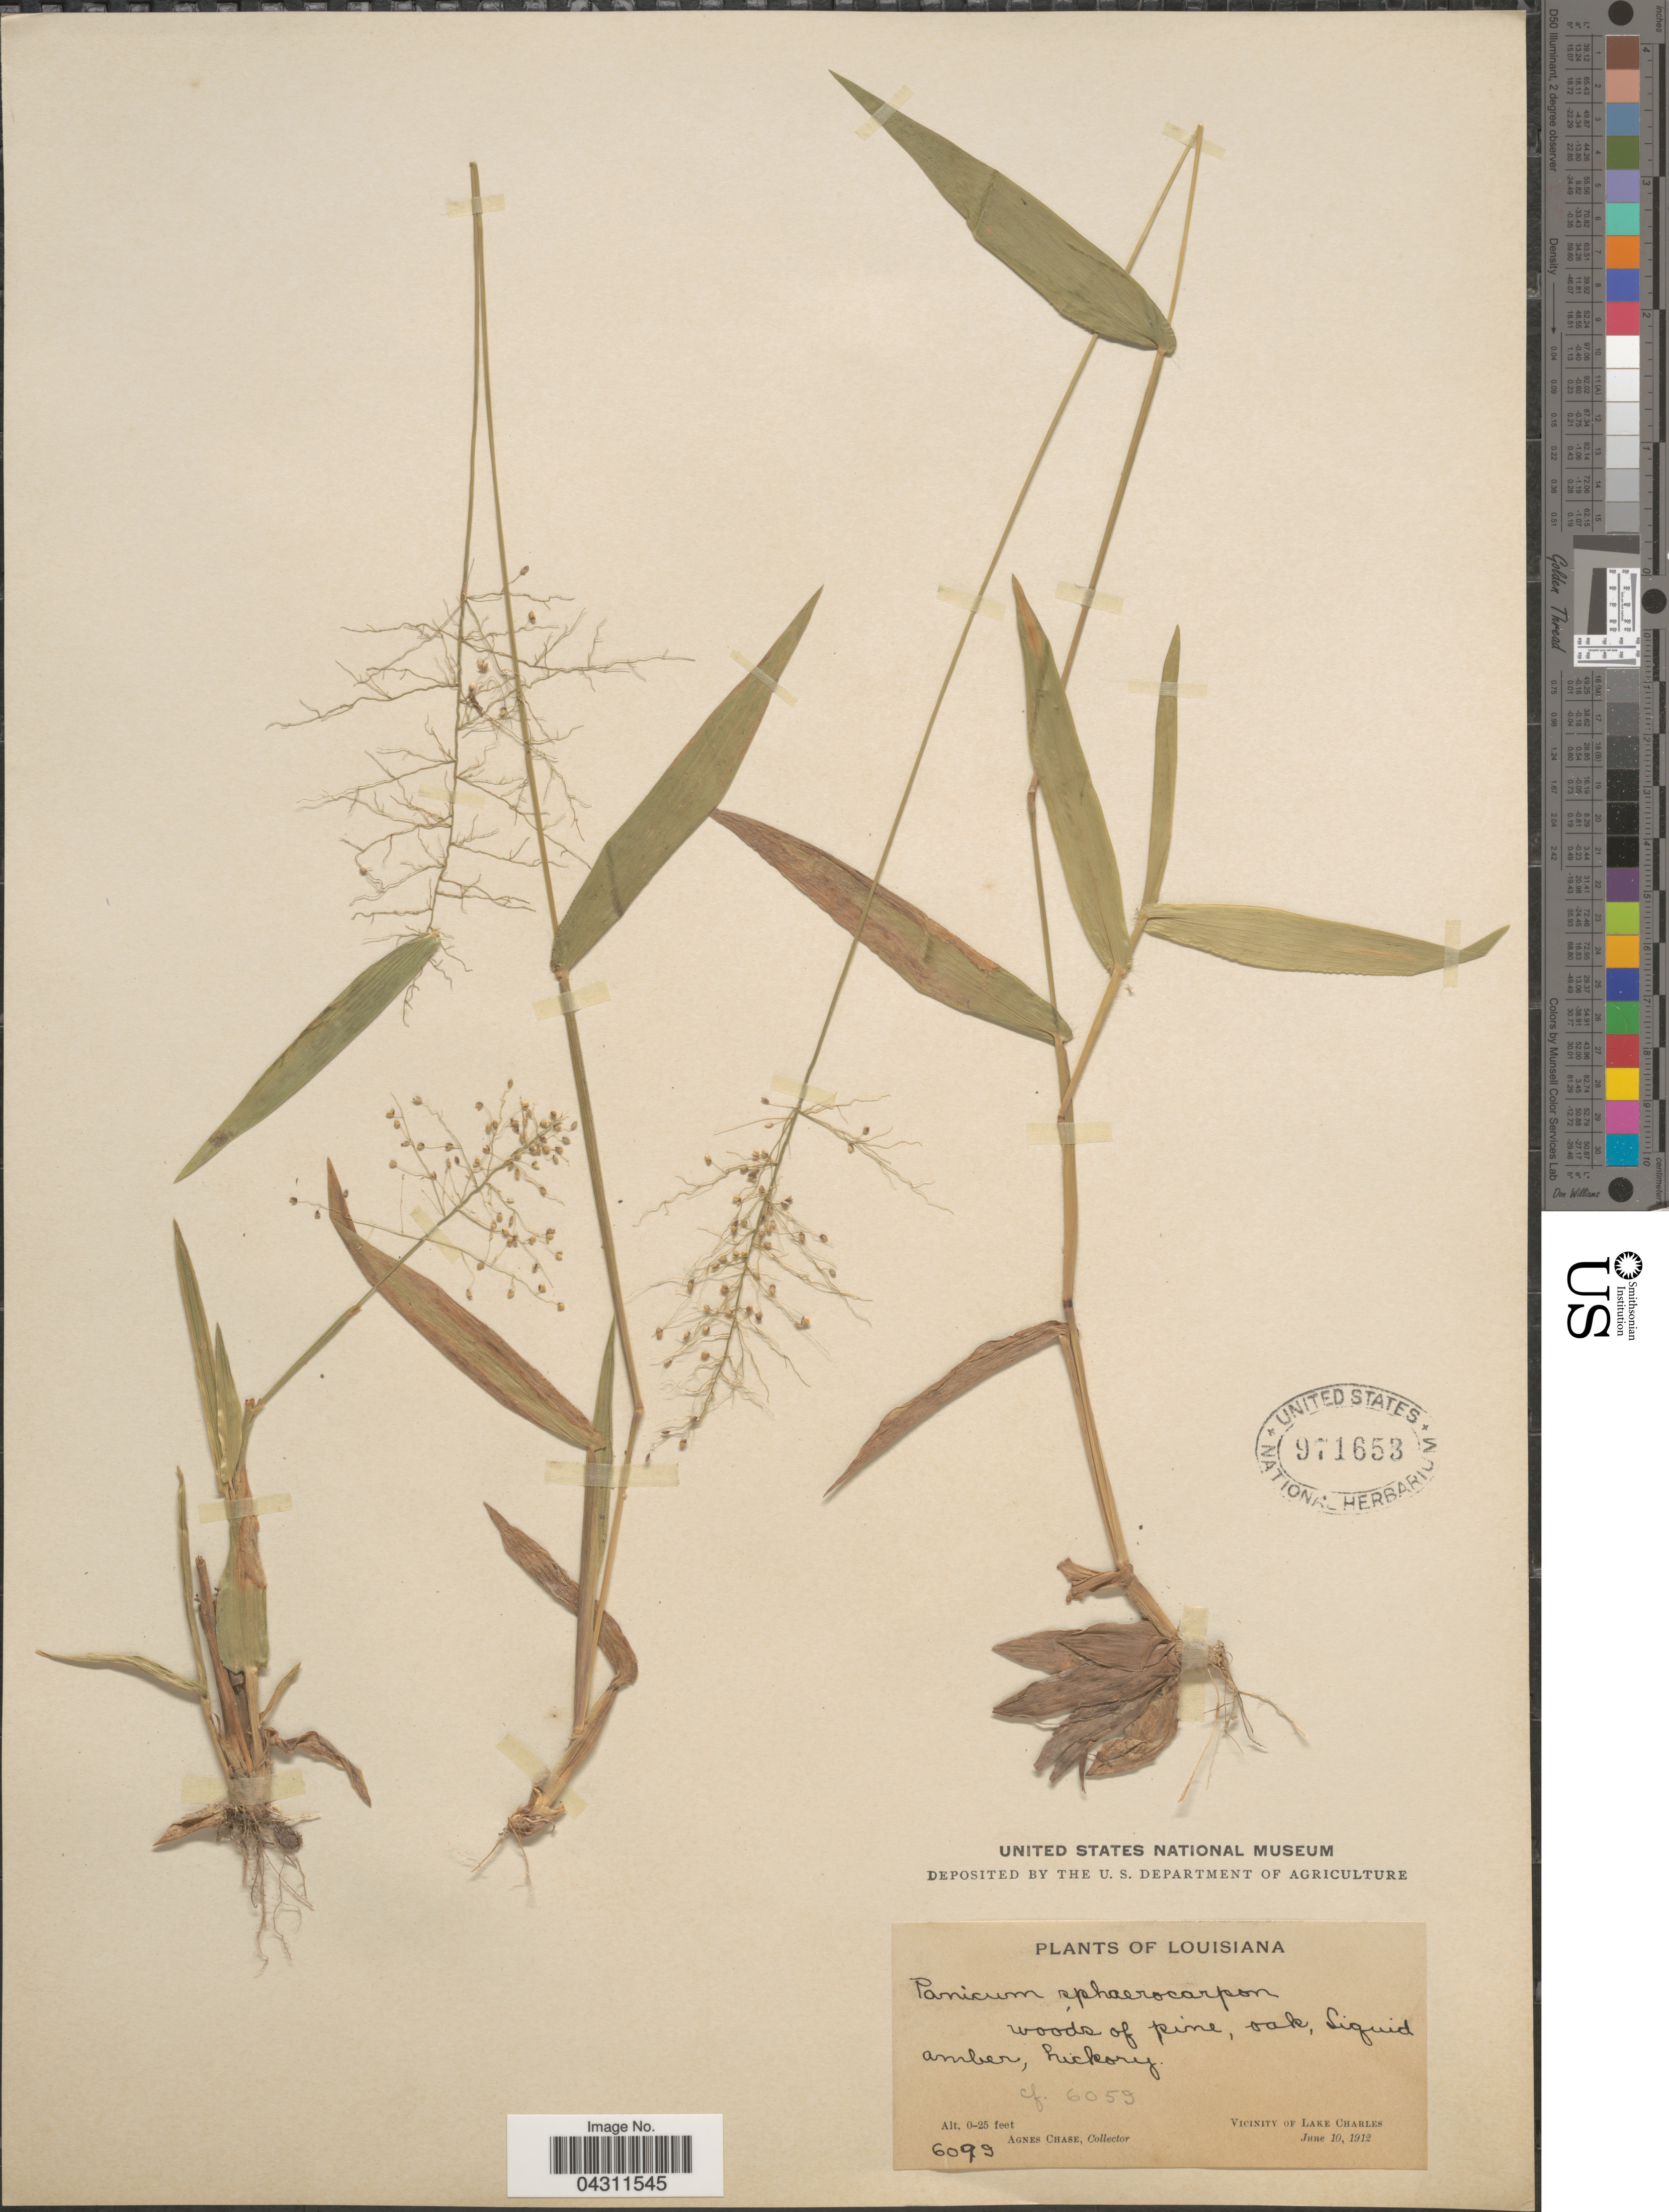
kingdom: Plantae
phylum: Tracheophyta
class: Liliopsida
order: Poales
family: Poaceae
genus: Dichanthelium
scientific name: Dichanthelium sphaerocarpon var. sphaerocarpon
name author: (Elliott) Gould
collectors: A. Chase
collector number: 6099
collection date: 1912-06-10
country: United States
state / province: Louisiana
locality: Woods of pine, oak, Liquid amber, hickory. Vicinity of Lake Charles.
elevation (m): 0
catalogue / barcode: US 971653